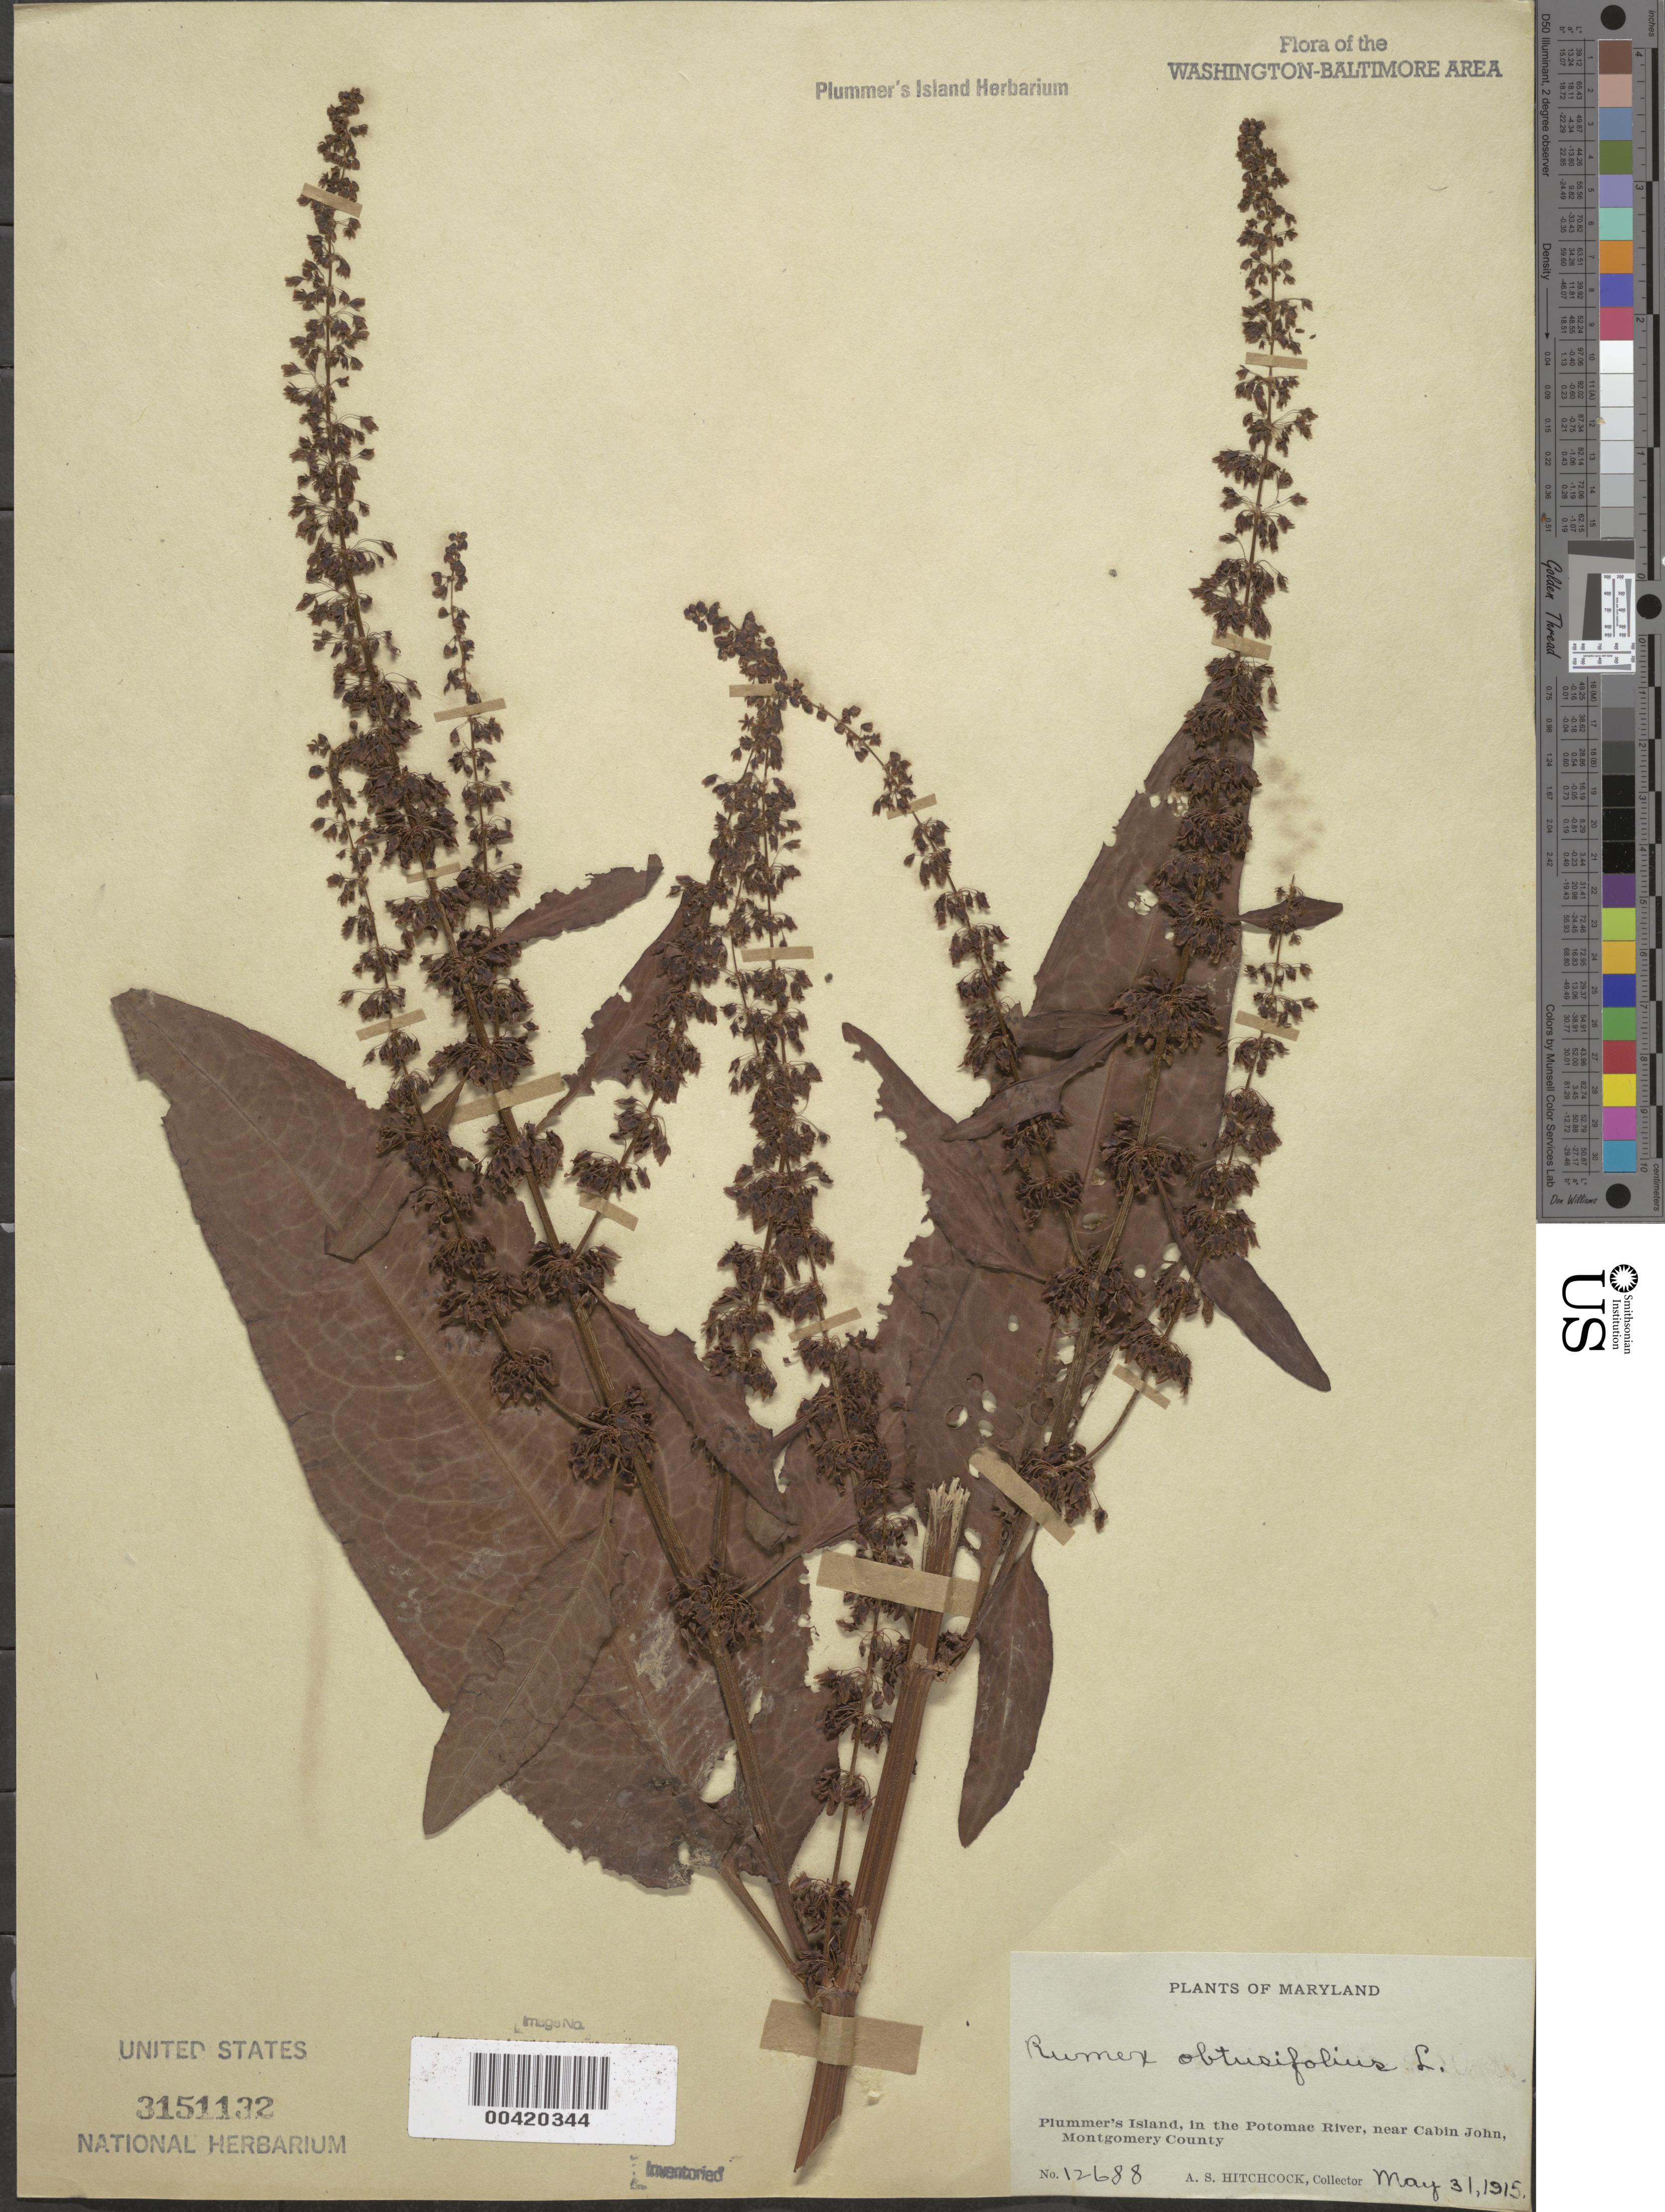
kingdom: Plantae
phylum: Tracheophyta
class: Magnoliopsida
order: Caryophyllales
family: Polygonaceae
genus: Rumex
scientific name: Rumex obtusifolius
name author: L.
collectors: A. S. Hitchcock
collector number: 12688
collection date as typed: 31 May 1915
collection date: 1915-05-31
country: United States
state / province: Maryland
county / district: Montgomery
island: Plummers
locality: Plummer's Island C. & O. Canal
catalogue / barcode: US 3151132